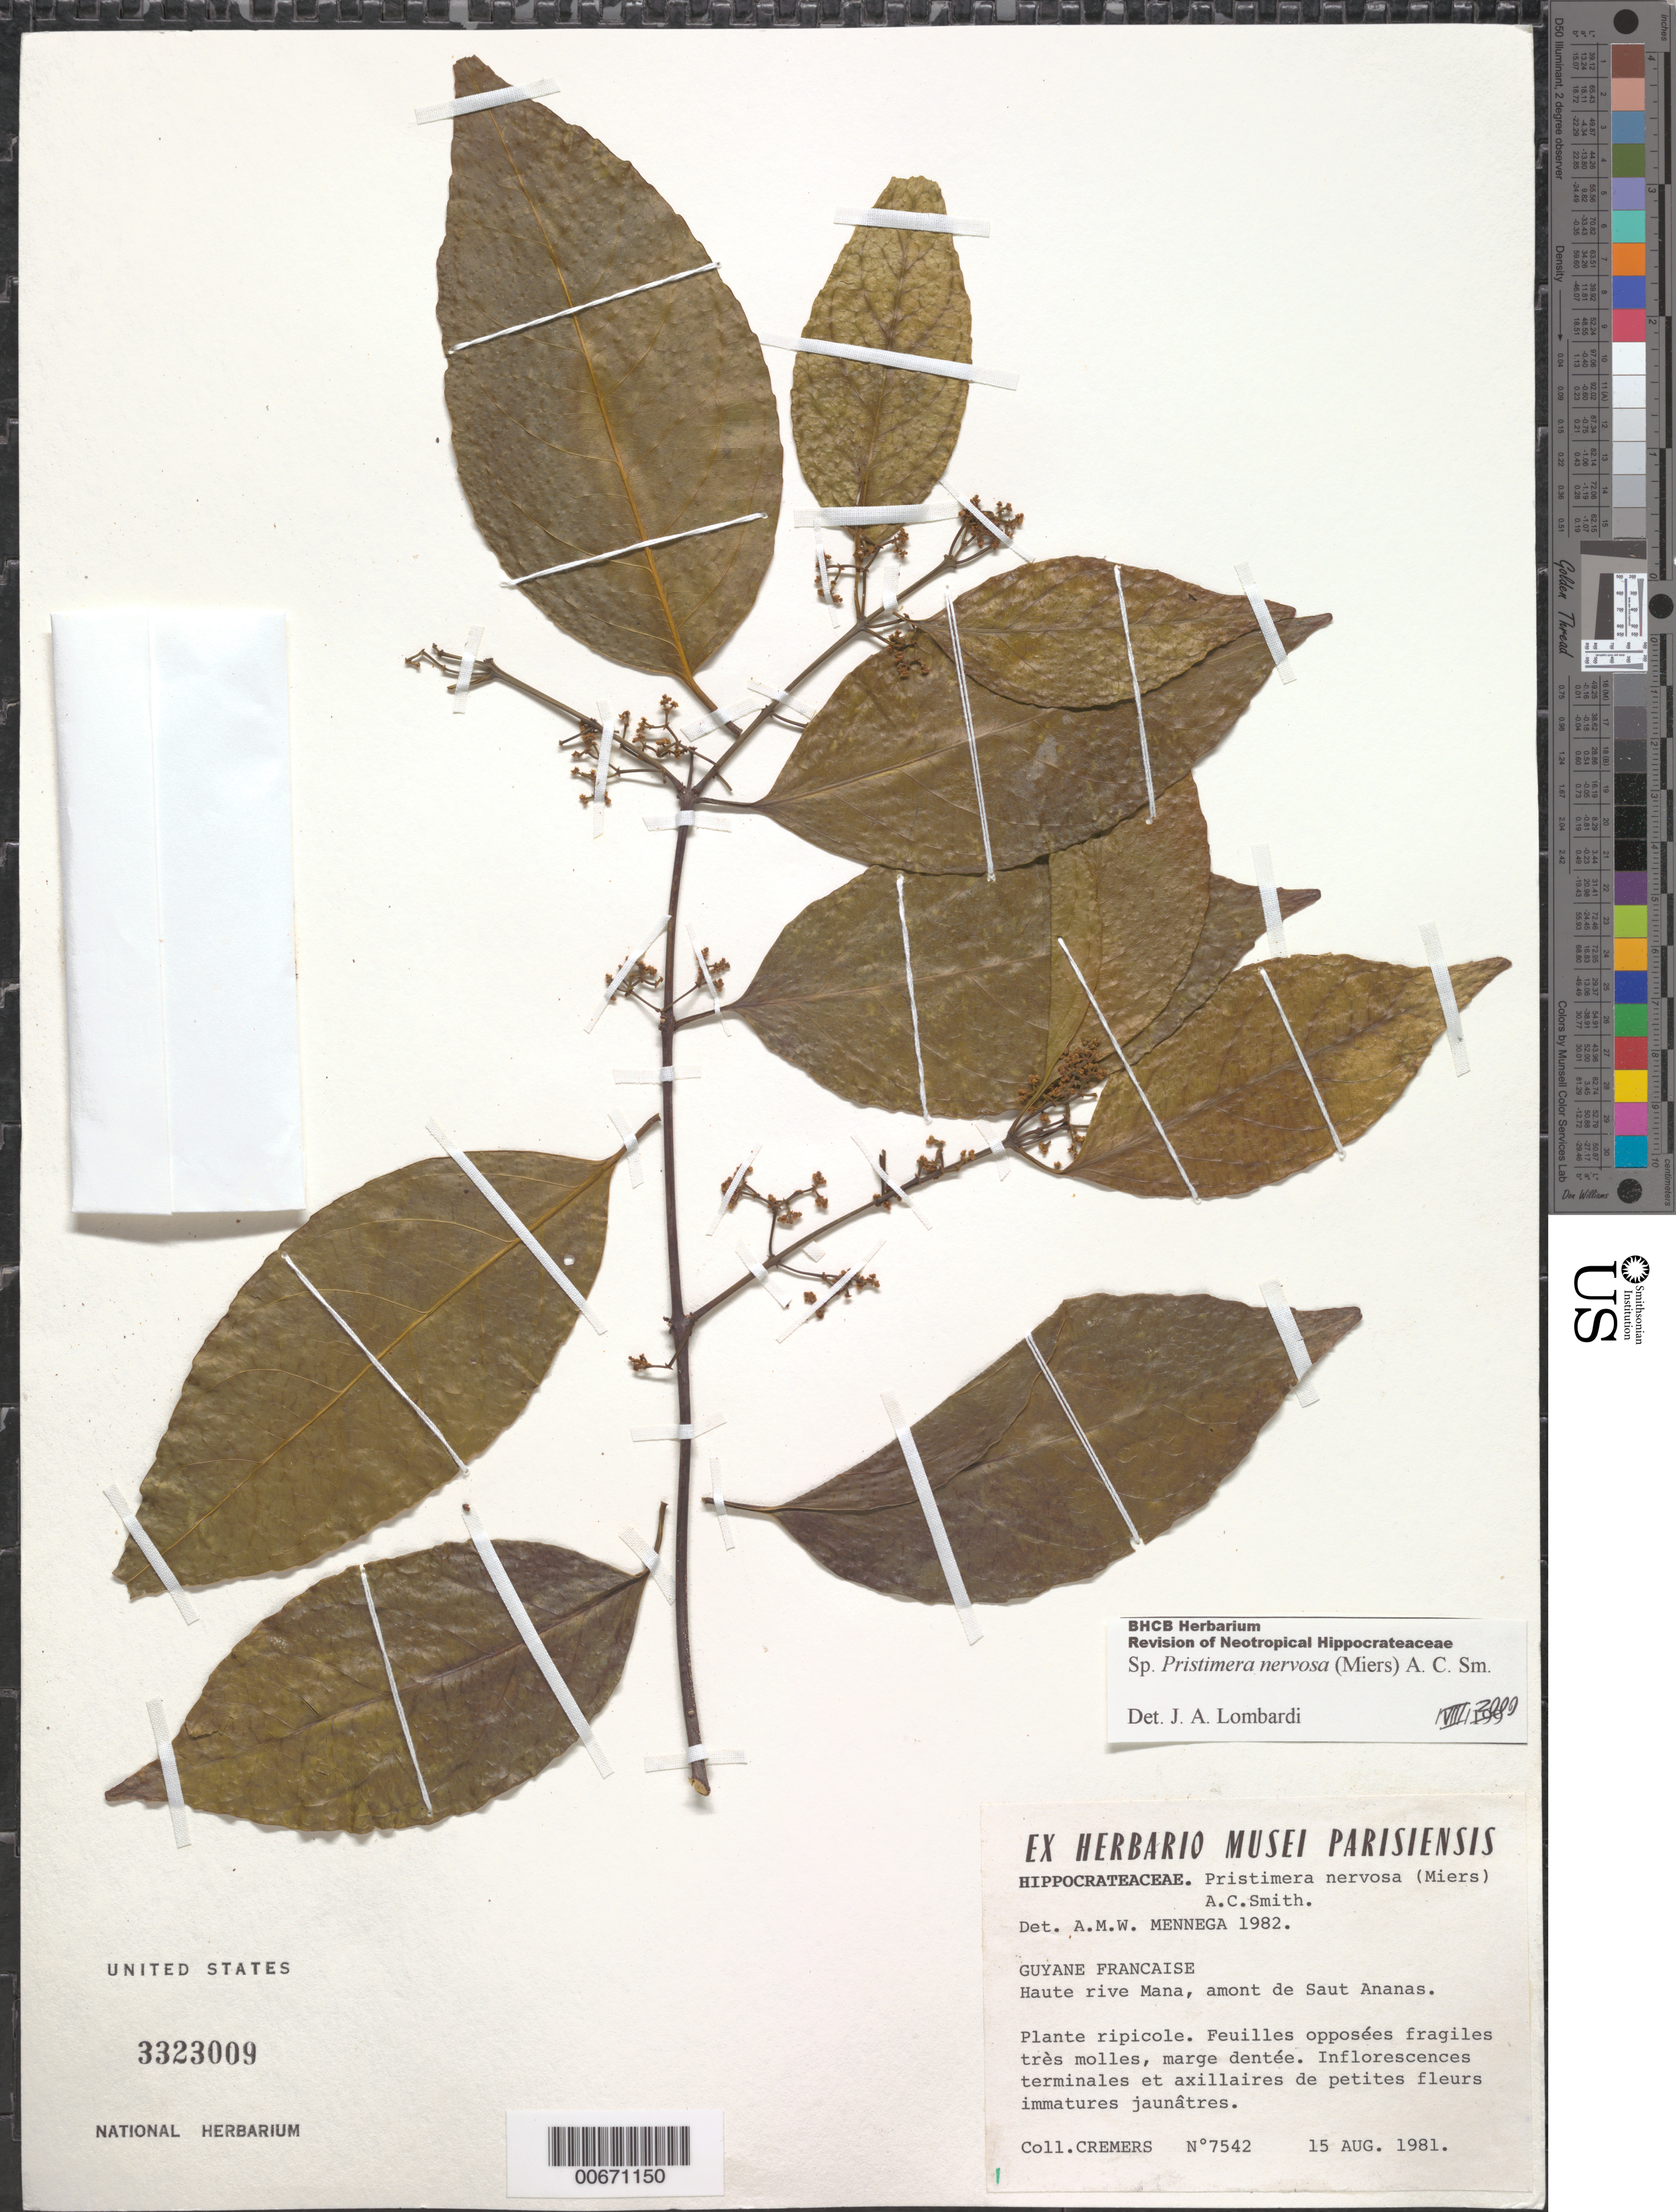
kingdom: Plantae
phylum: Tracheophyta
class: Magnoliopsida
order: Celastrales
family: Celastraceae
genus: Pristimera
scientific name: Pristimera nervosa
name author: (Miers) A.C. Sm.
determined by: Lombardi, Julio A.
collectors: G. Cremers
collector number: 7542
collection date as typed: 15-Aug-81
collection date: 1981-08-15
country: French Guiana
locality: Saut Ananas - Bassin de la Mana - Haute Riv. Mana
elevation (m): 280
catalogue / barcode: US 3323009